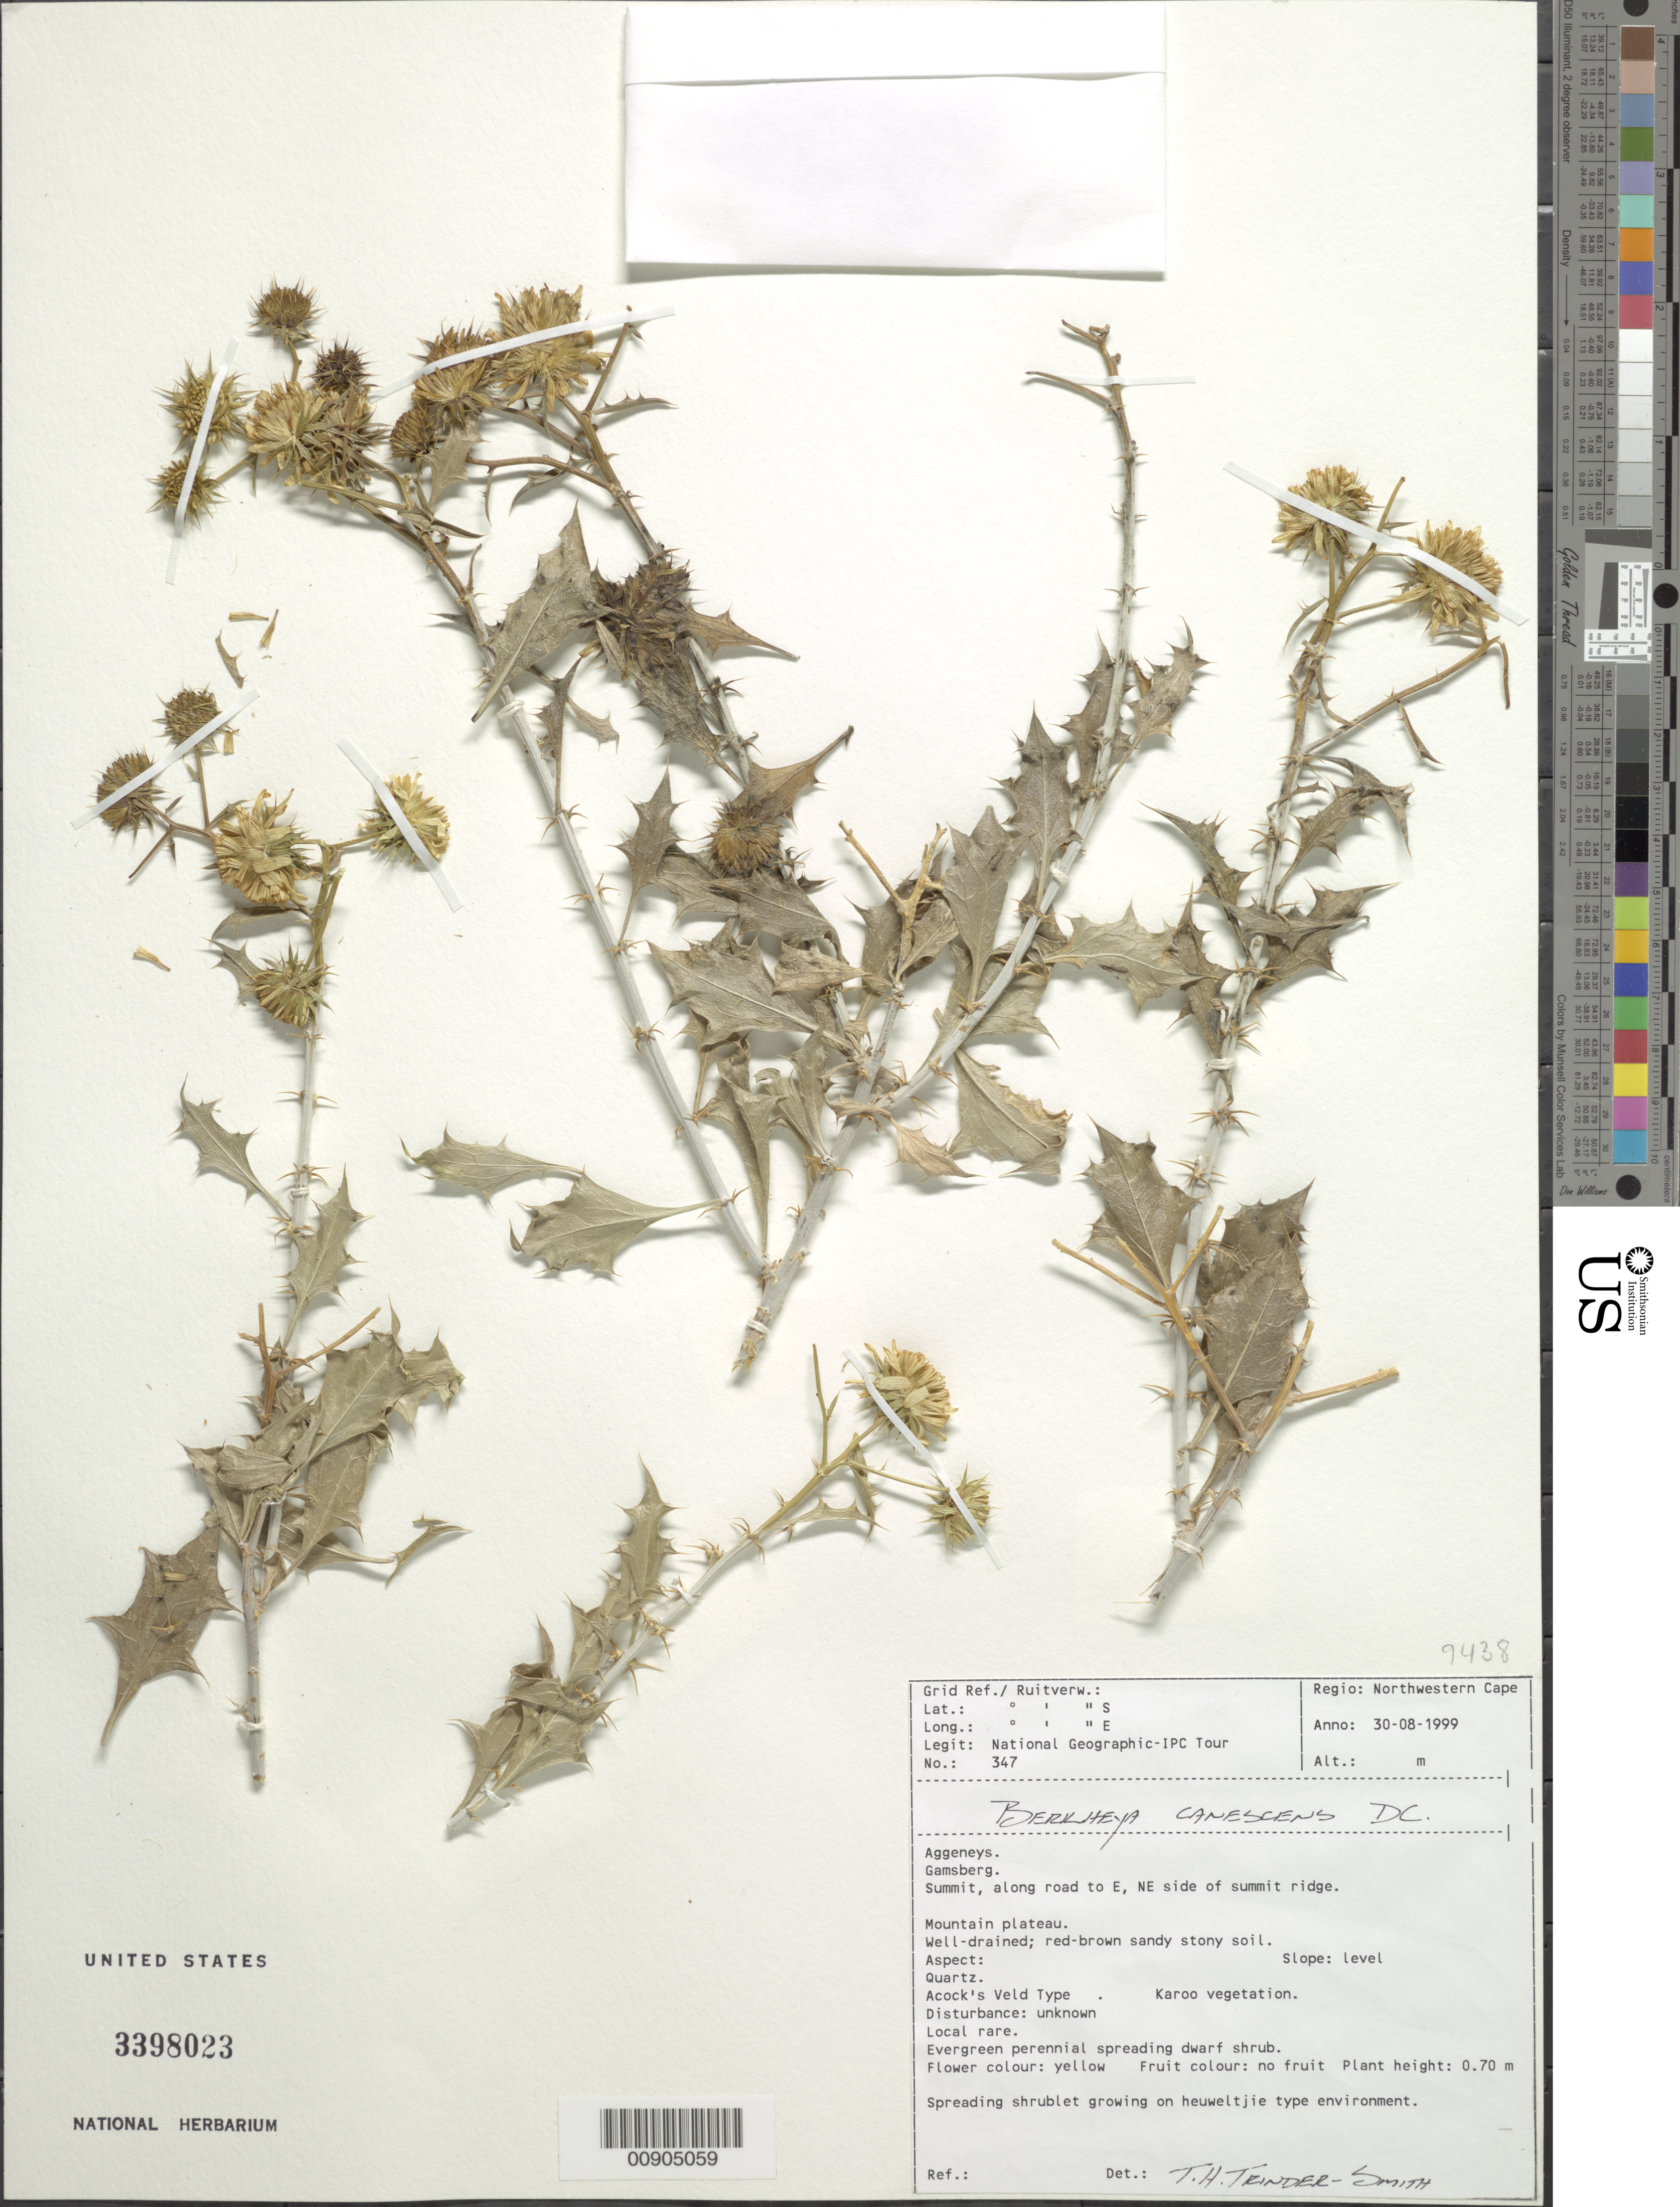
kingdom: Plantae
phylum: Tracheophyta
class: Magnoliopsida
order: Asterales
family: Asteraceae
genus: Berkheya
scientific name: Berkheya canescens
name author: DC.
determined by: Trinder-Smith, T. H.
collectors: National Geographic IPC T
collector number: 347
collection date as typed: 30 August 1999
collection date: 1999-08-30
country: South Africa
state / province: Northern Cape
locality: Northern Cape, Aggeneys, Gamsberg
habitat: Mountain, well-drained; red-brown sandy stony soil, level; on heuwltjie type environment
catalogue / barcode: US 3398023